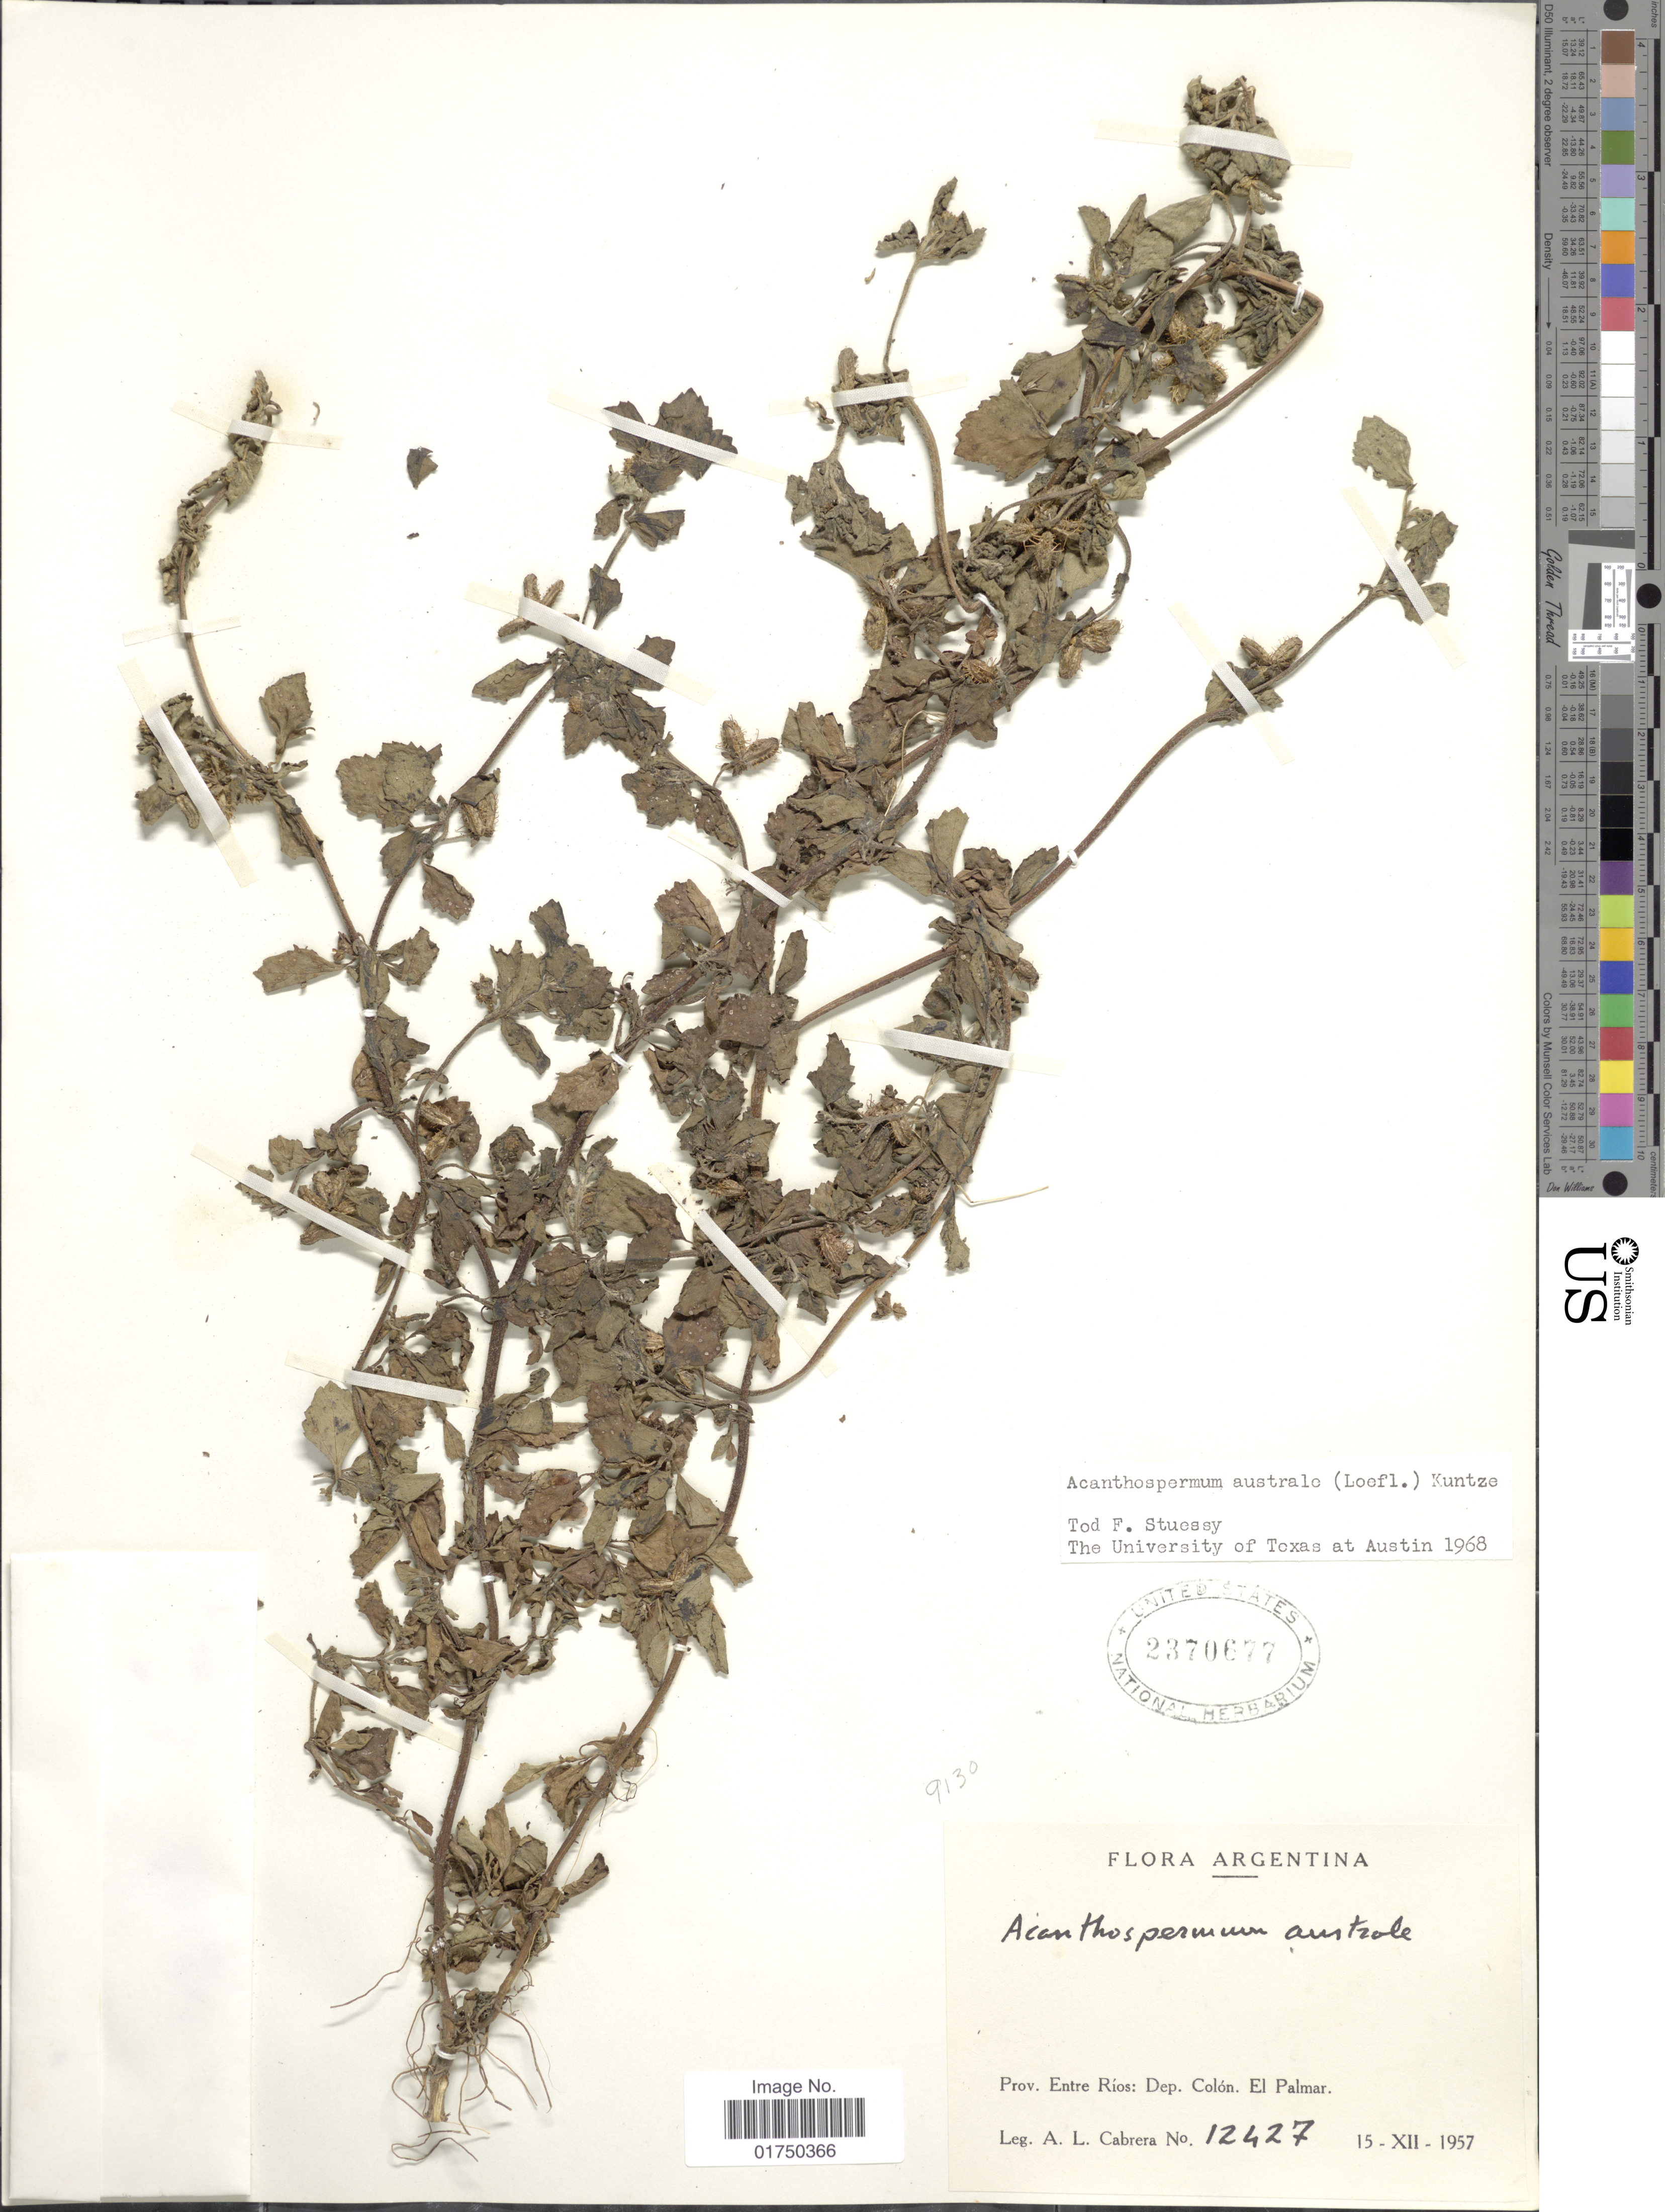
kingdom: Plantae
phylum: Tracheophyta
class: Magnoliopsida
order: Asterales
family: Asteraceae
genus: Acanthospermum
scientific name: Acanthospermum australe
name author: (Loefl.) Kuntze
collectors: A. L. Cabrera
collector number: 12427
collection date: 1957-12-15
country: Argentina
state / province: Entre Rios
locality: Prov. Entre Ríos: Dep. Colón. El Palmar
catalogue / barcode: US 2370677